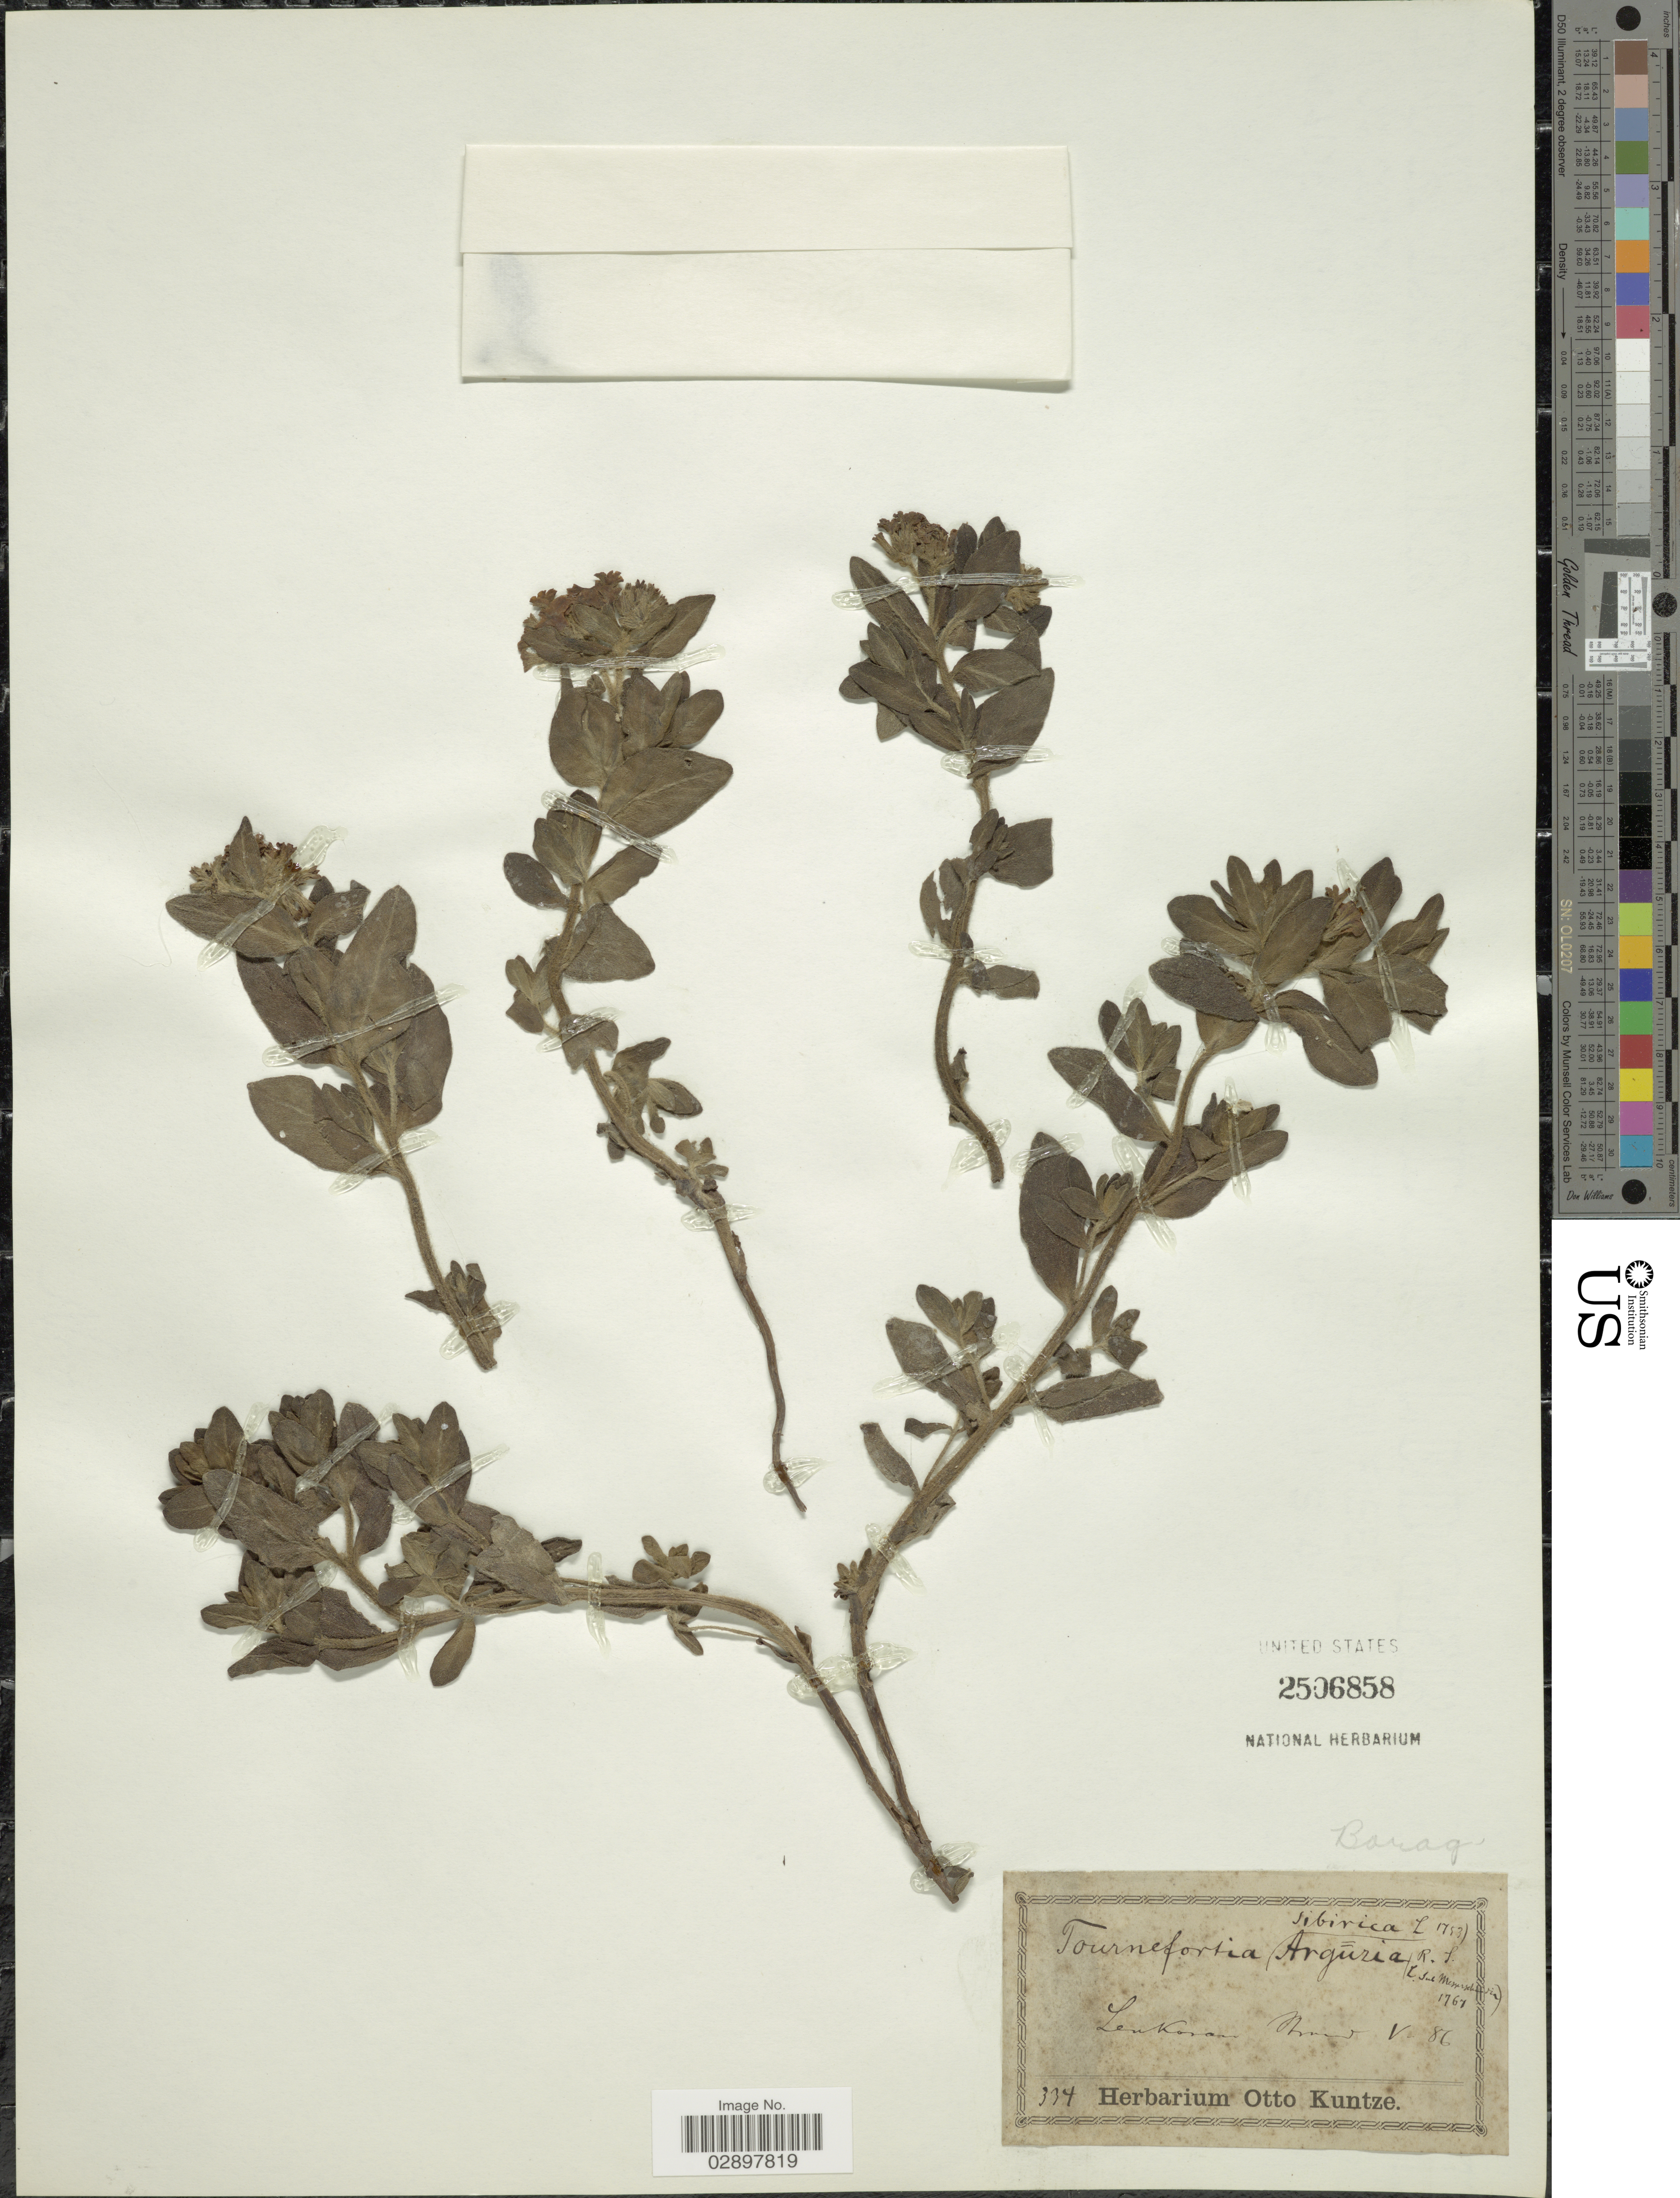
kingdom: Plantae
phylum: Tracheophyta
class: Magnoliopsida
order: Boraginales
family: Heliotropiaceae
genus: Tournefortia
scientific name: Tournefortia arguzia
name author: Roem. & Schult.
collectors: ex herb. Otto Kuntze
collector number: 334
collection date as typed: Transcribed d/m/y: /5/86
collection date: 1886-05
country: Azerbaijan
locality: Lenkoran [illegible text].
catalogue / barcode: US 2506858